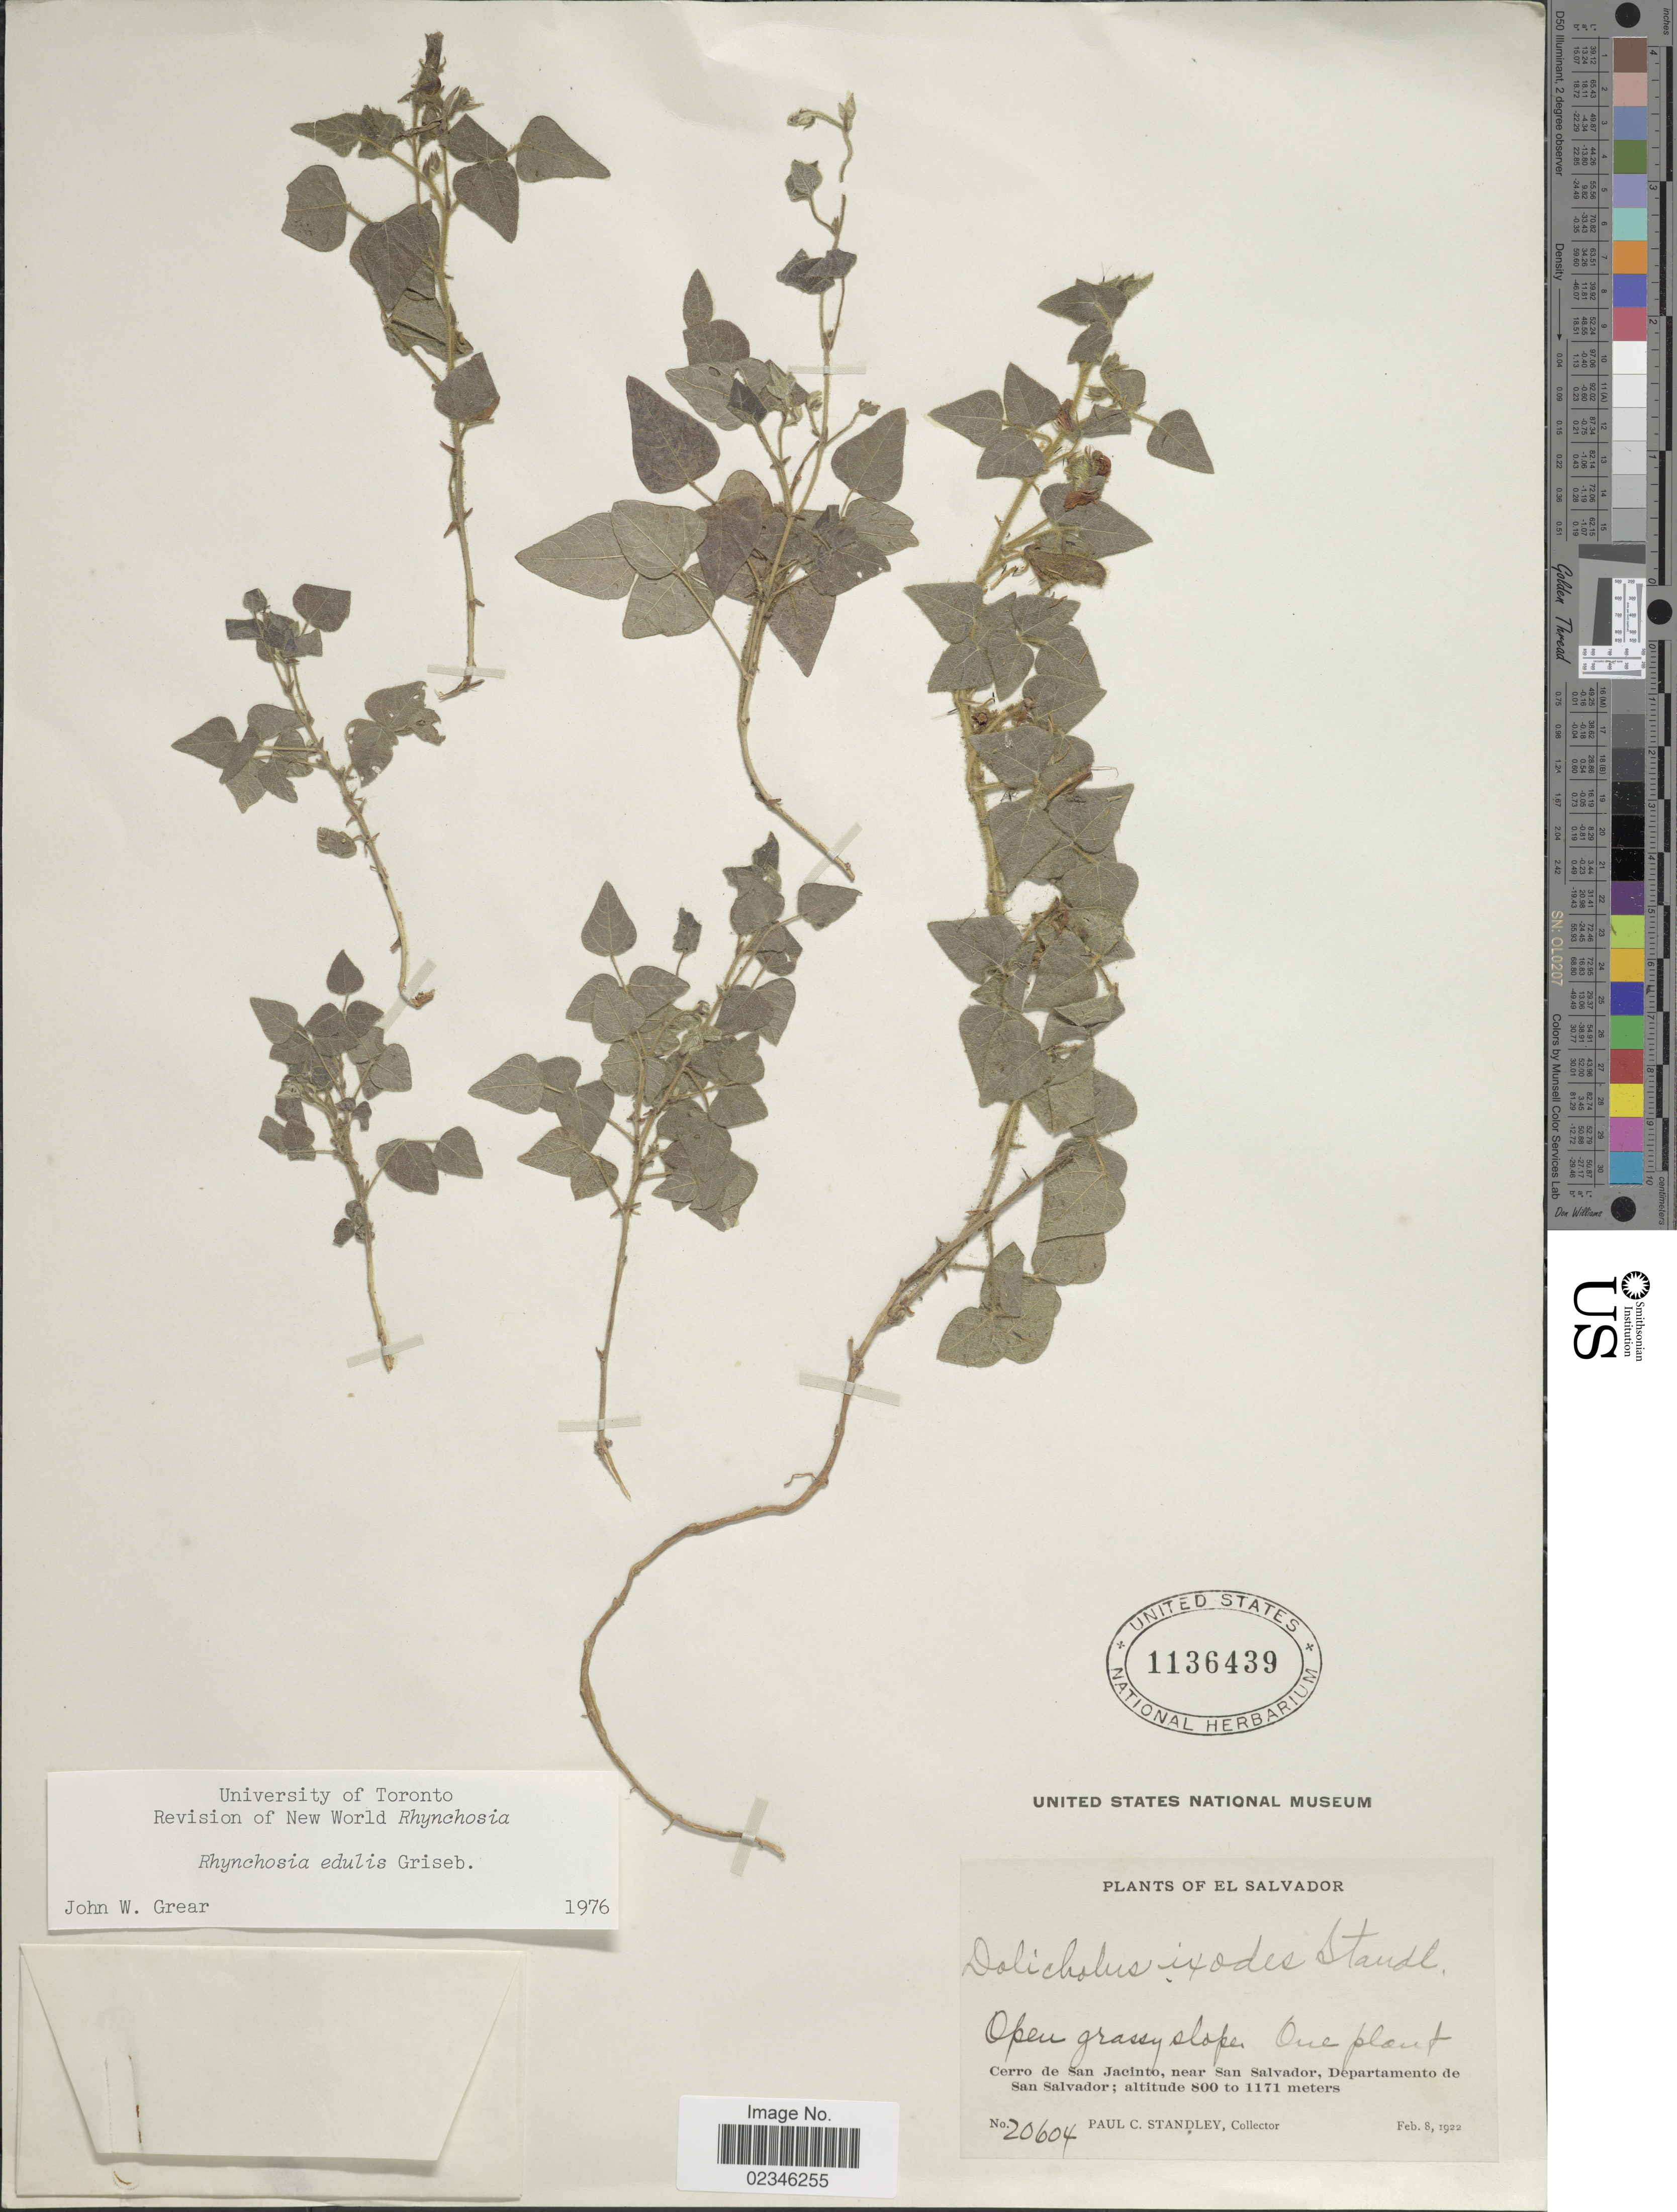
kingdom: Plantae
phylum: Tracheophyta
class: Magnoliopsida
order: Fabales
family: Fabaceae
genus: Rhynchosia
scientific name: Rhynchosia edulis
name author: Griseb.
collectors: P. C. Standley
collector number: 20604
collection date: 1922-02-08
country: El Salvador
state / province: San Salvador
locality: Open grassy slope. Cerro de San Jacinto, near San Salvador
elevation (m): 800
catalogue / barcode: US 1136439